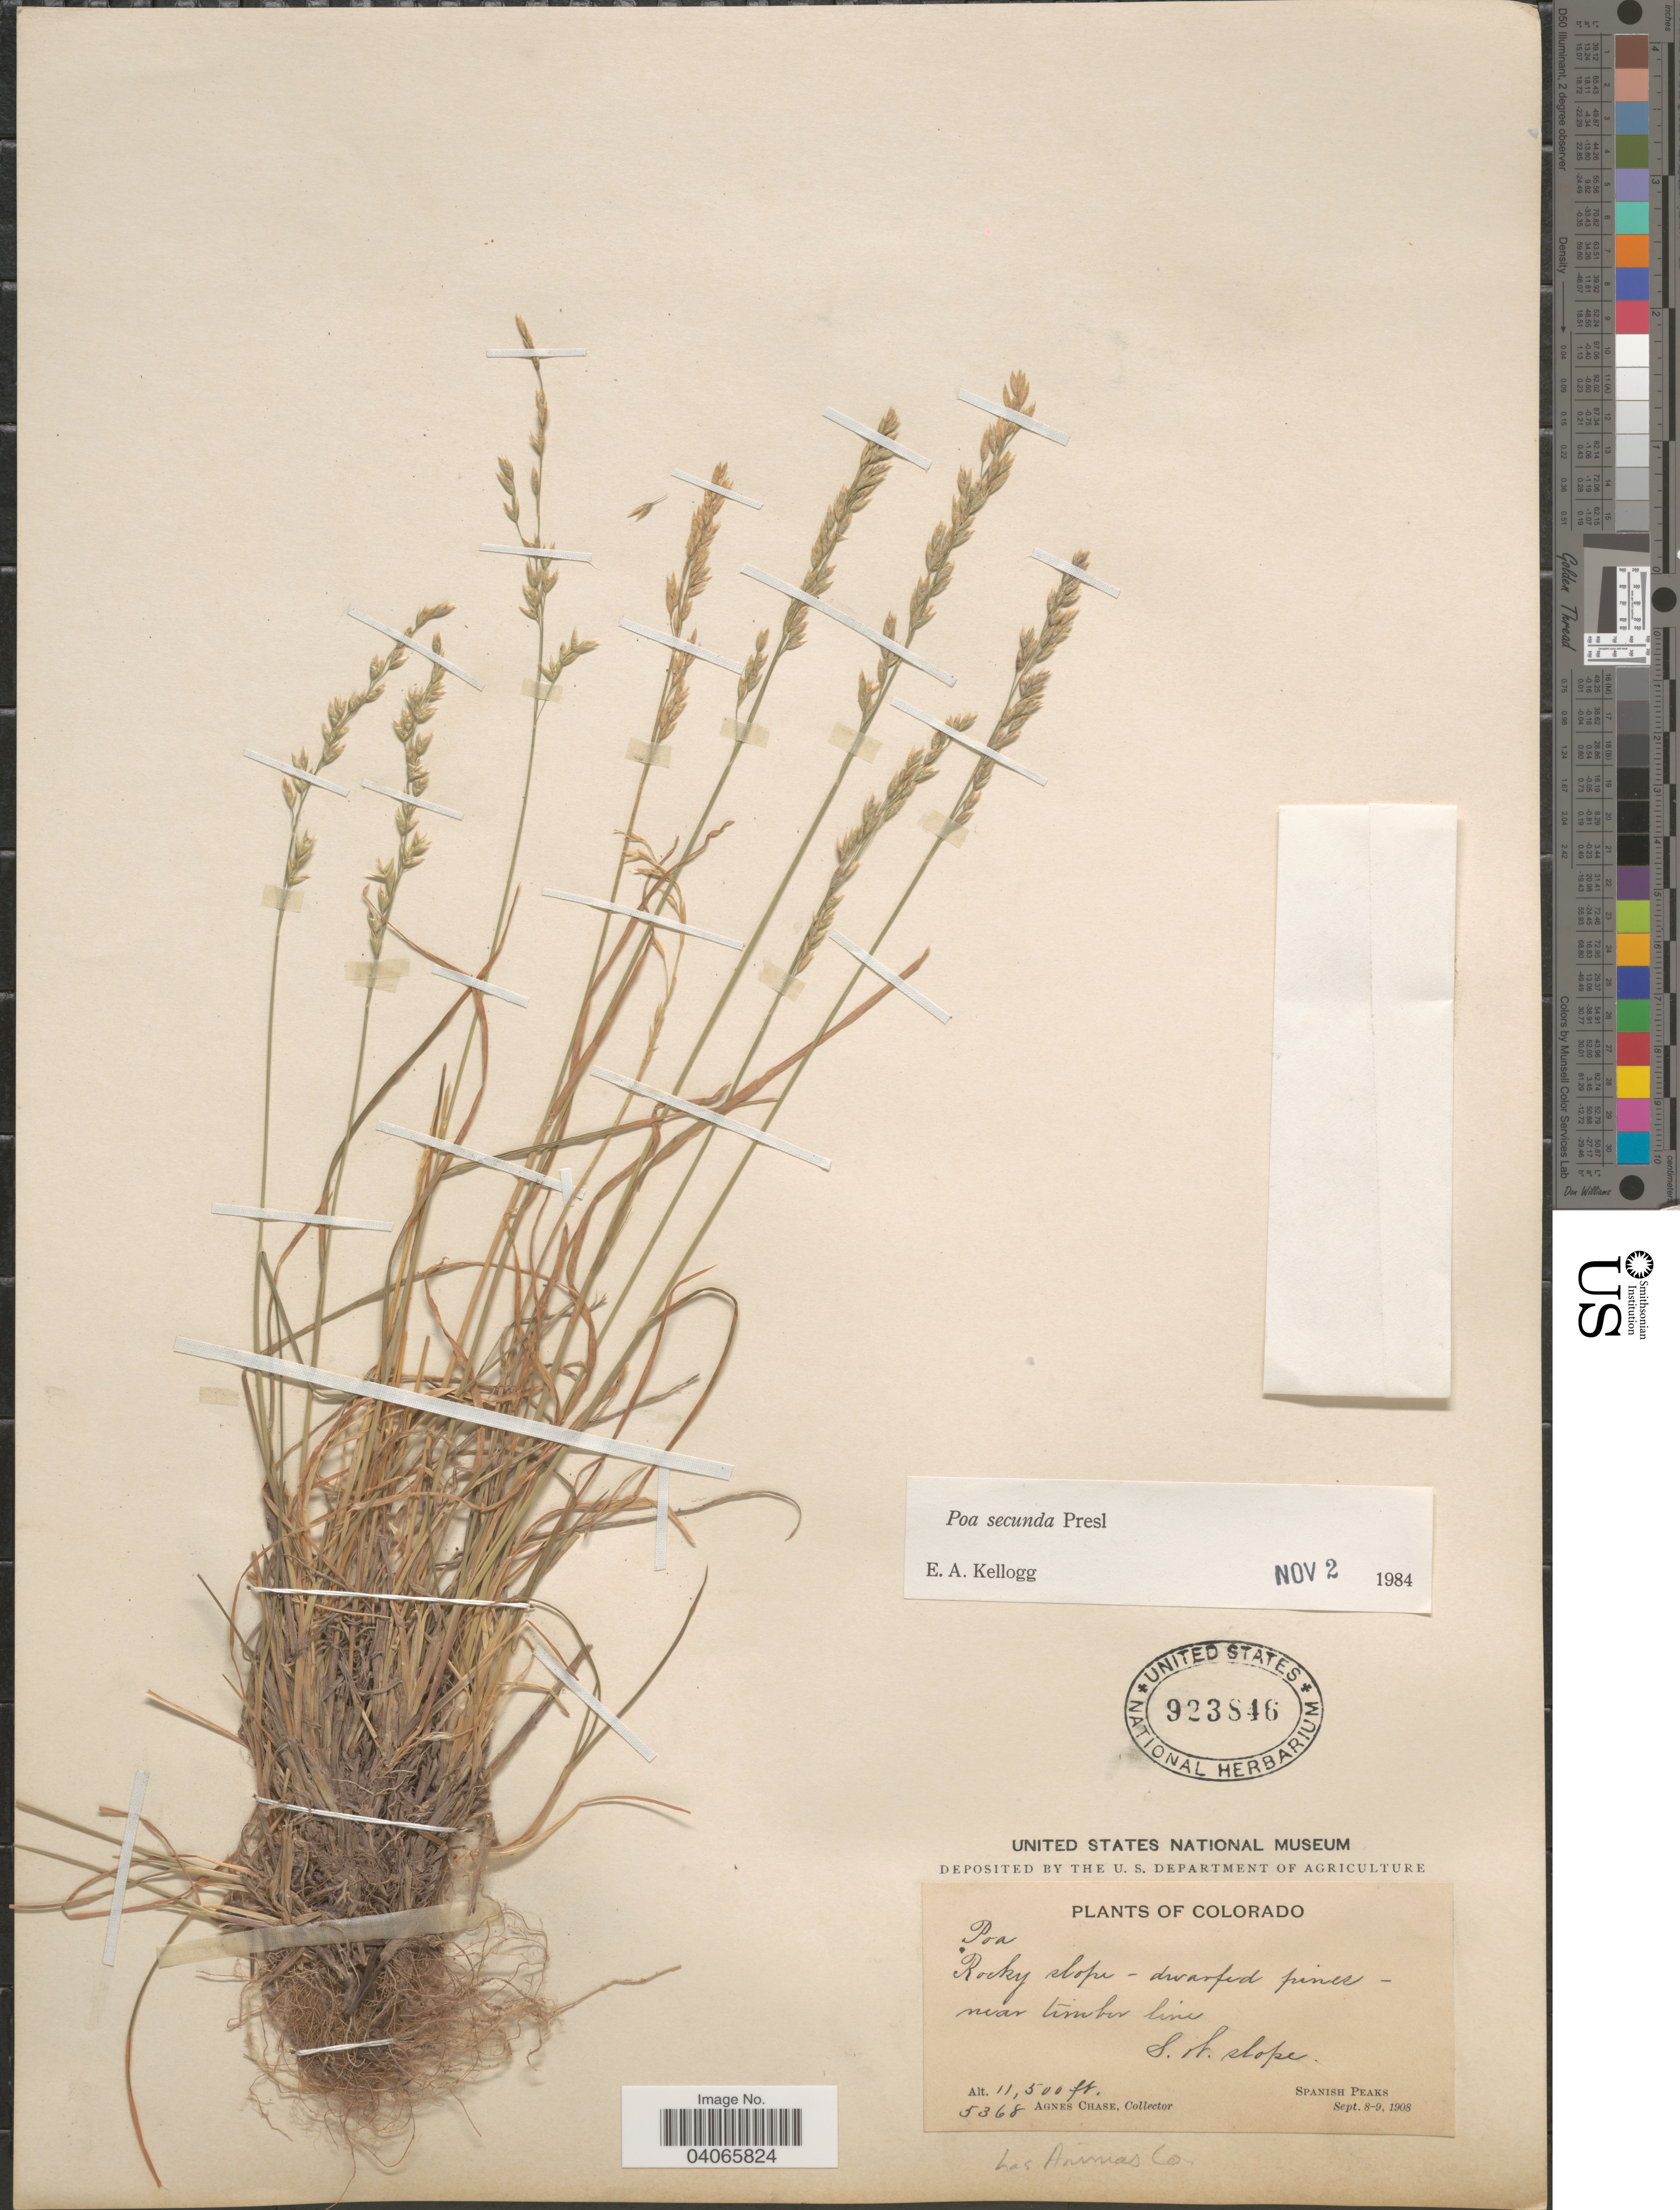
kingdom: Plantae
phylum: Tracheophyta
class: Liliopsida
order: Poales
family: Poaceae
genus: Poa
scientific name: Poa secunda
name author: J. Presl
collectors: A. Chase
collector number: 5368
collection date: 1908-09-08/1908-09-09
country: United States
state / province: Colorado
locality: Rocky slope-dwarfed pines-near timber line. S. W. slope. Spanish Peaks. Las Animas Co.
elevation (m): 3505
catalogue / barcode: US 923846